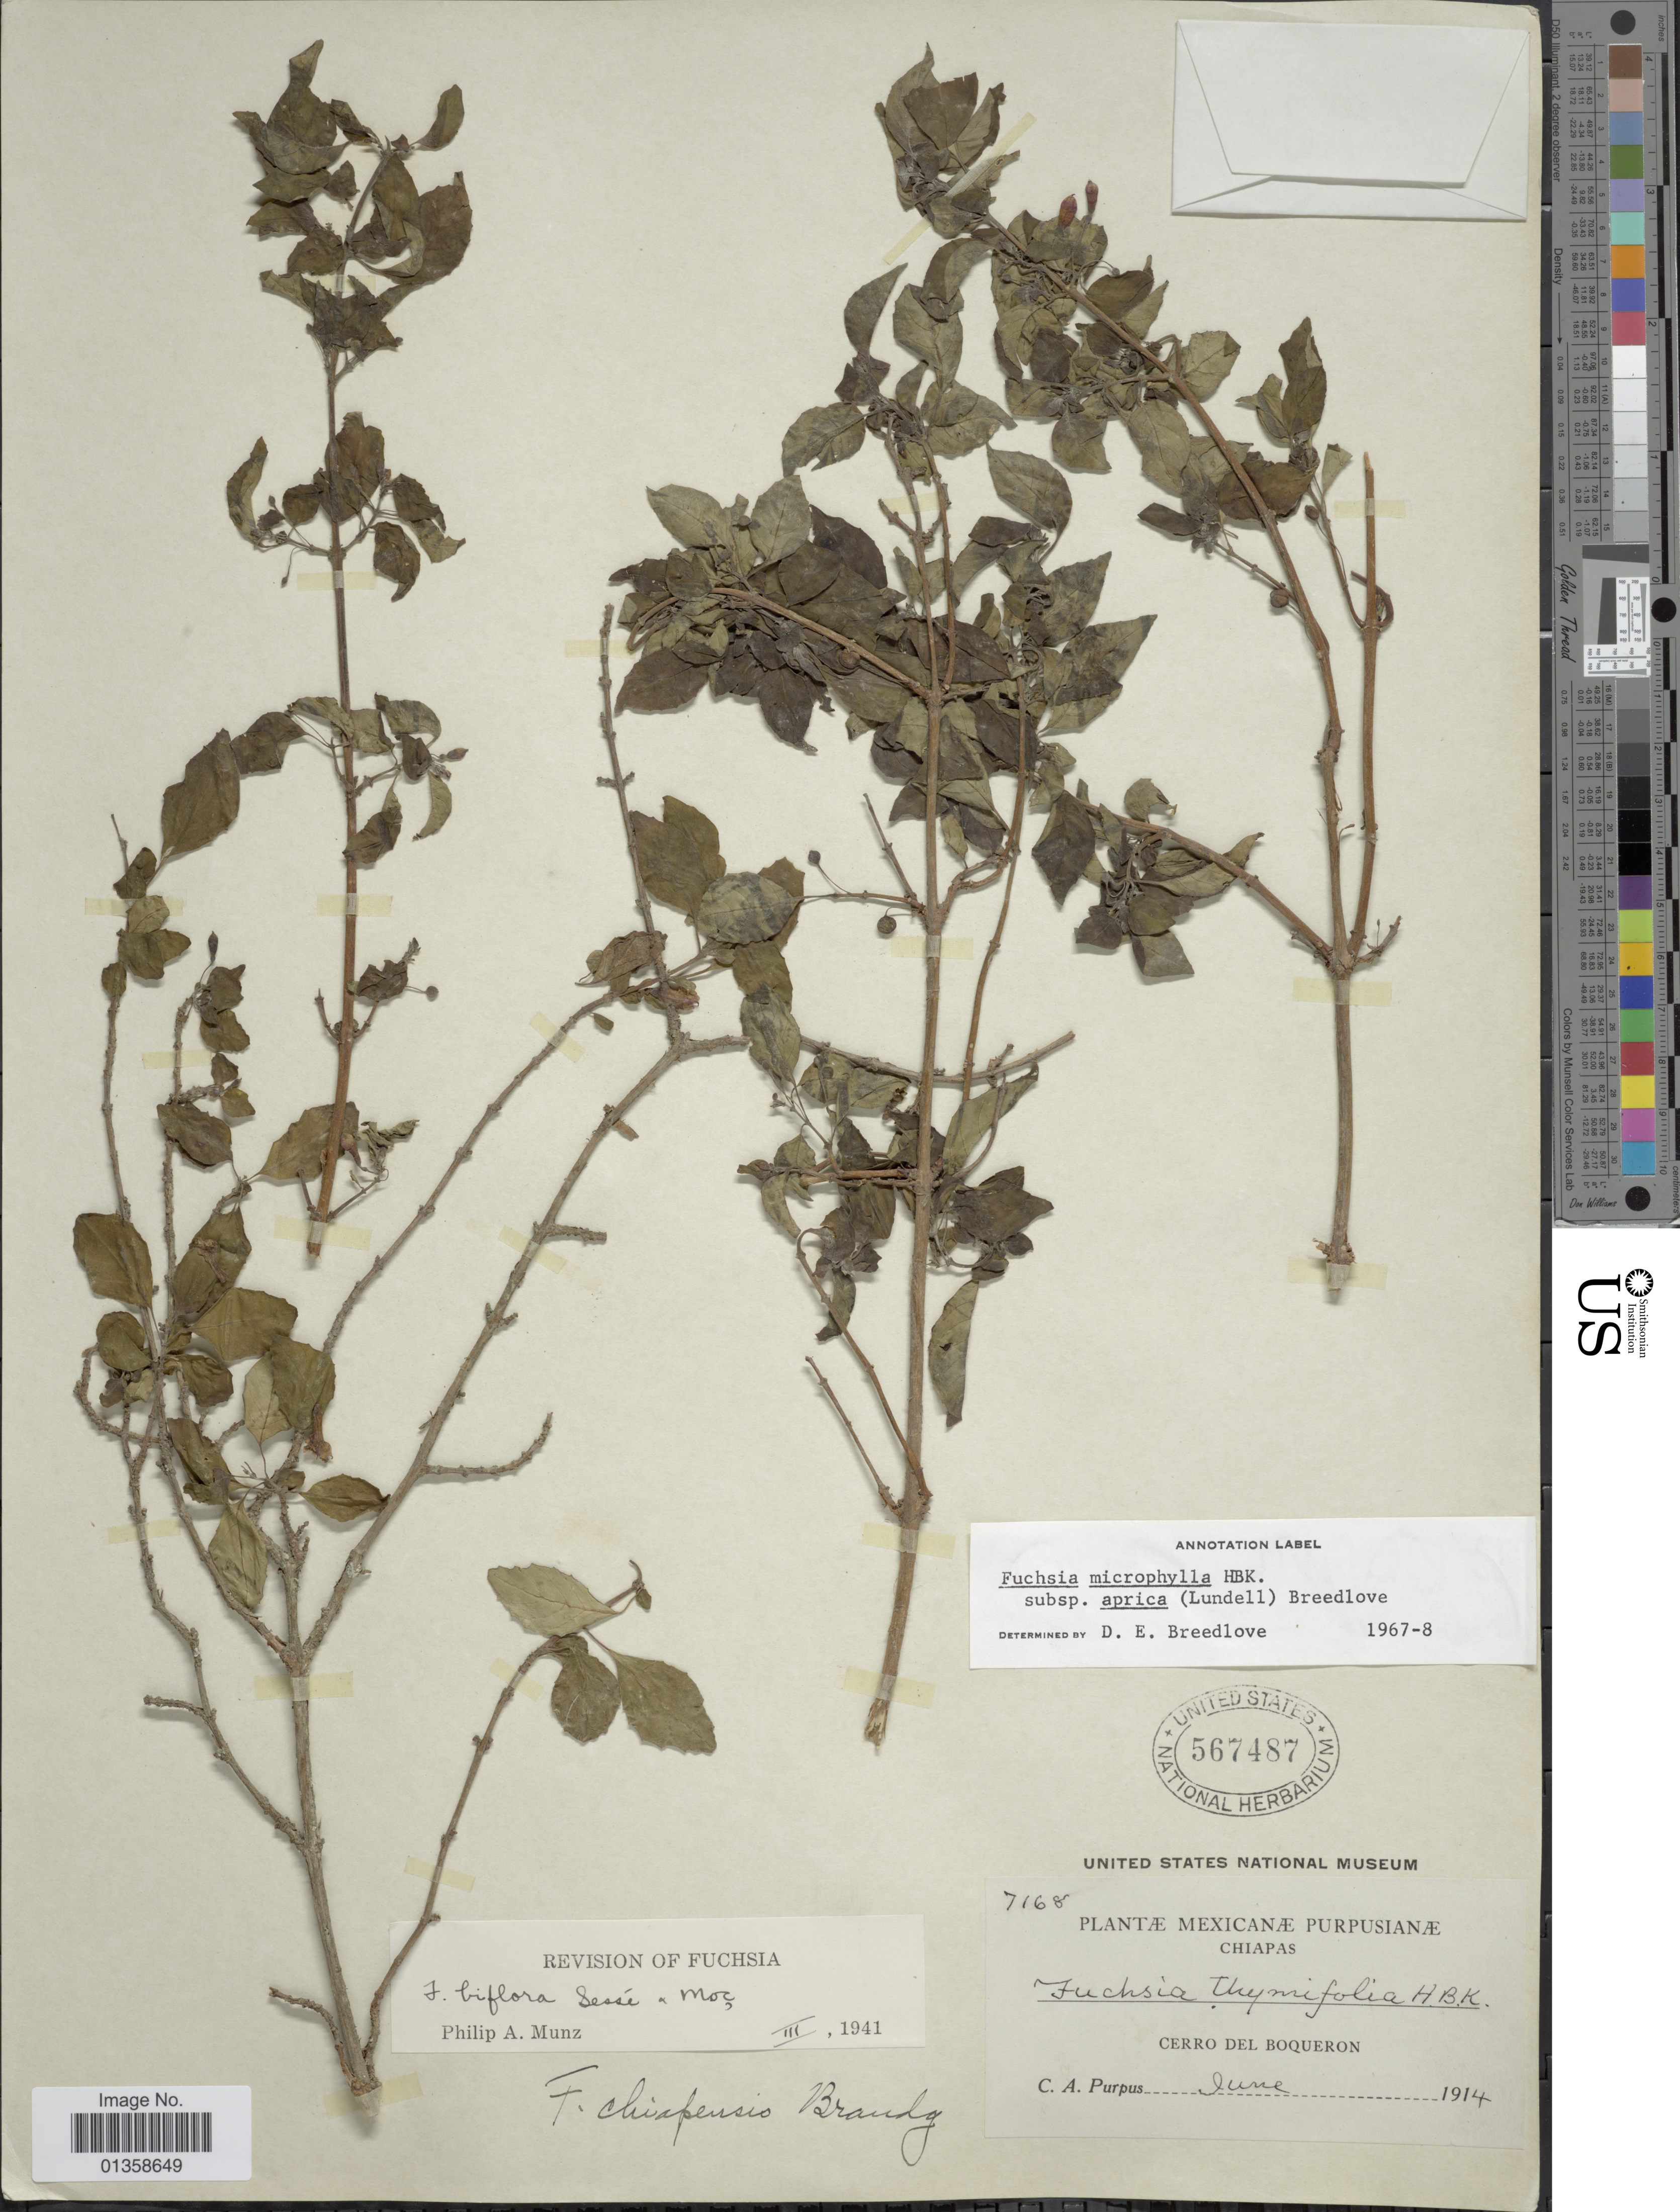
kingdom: Plantae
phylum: Tracheophyta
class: Magnoliopsida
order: Myrtales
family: Onagraceae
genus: Fuchsia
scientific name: Fuchsia microphylla subsp. aprica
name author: (Lundell) Breedlove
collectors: C. A. Purpus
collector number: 7168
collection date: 1914-06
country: Mexico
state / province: Chiapas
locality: Cerro Del Boqueron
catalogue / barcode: US 567487